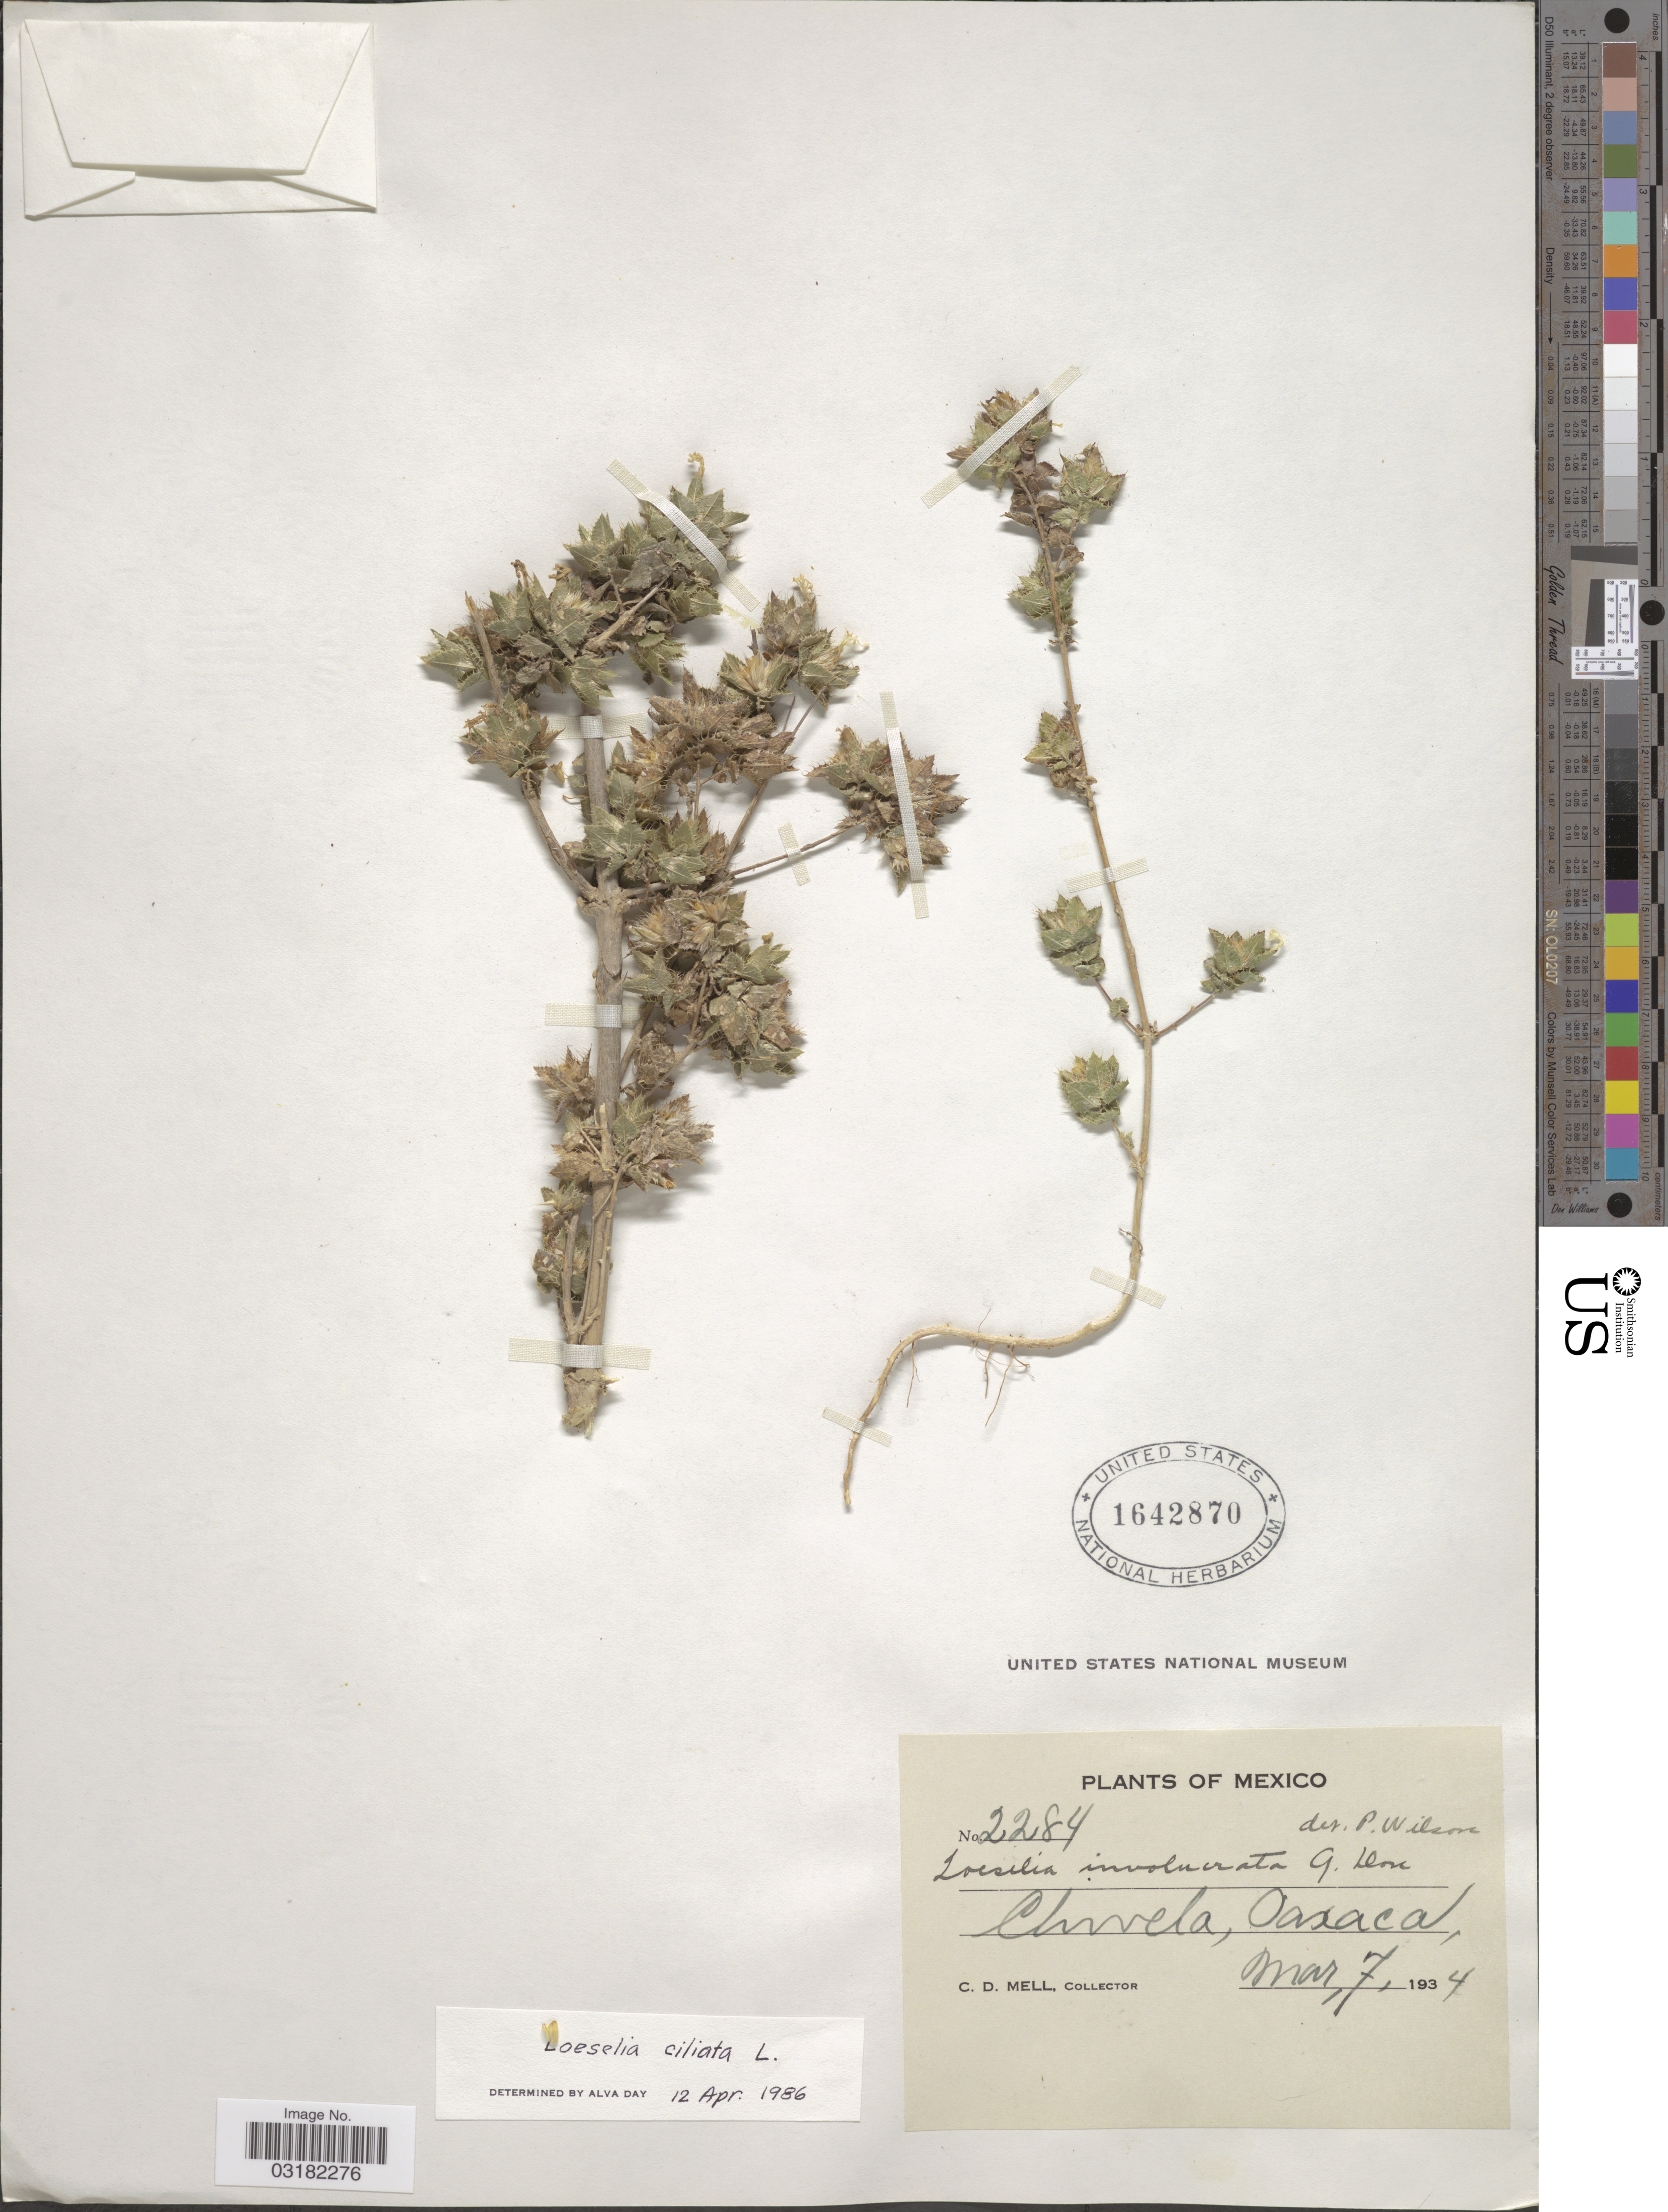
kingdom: Plantae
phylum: Tracheophyta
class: Magnoliopsida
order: Ericales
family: Polemoniaceae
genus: Loeselia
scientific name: Loeselia ciliata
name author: L.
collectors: C. D. Mell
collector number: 2284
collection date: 1934-03-07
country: Mexico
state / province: Oaxaca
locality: Chivela.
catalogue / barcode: US 1642870